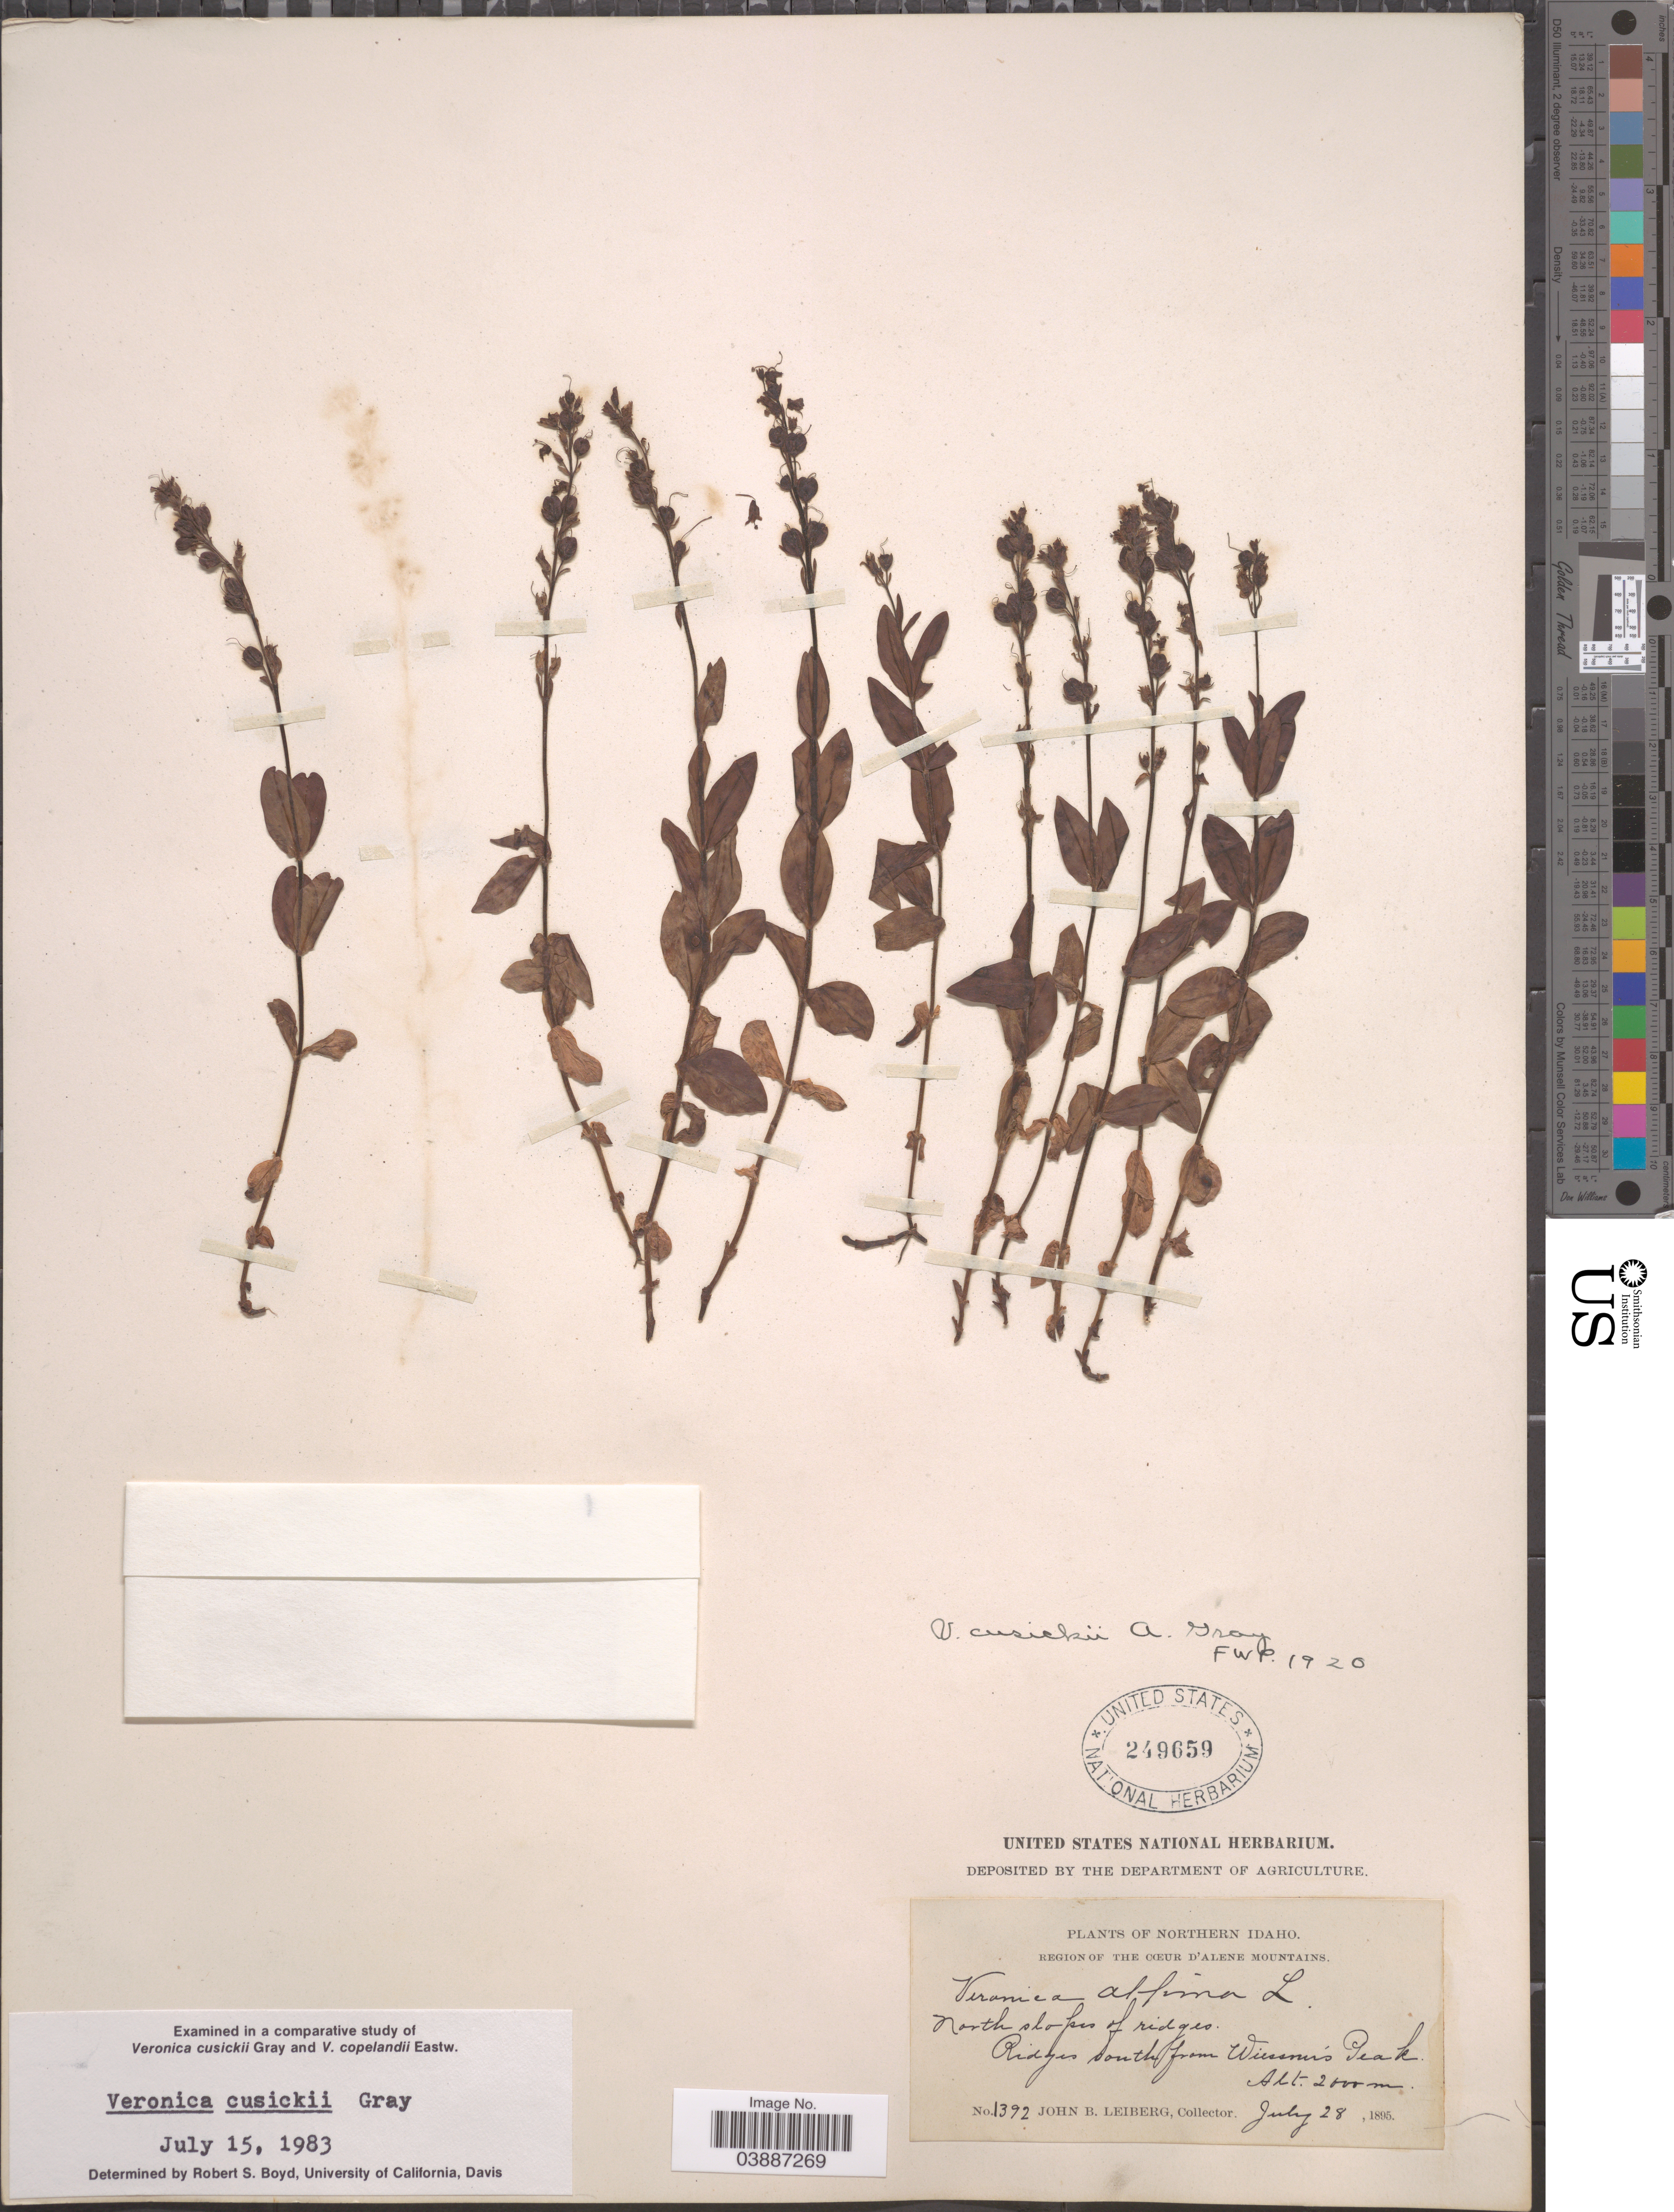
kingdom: Plantae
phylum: Tracheophyta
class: Magnoliopsida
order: Lamiales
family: Plantaginaceae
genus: Veronica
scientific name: Veronica cusickii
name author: A. Gray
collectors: J. B. Leiberg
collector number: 1392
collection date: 1895-07-28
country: United States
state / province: Idaho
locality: Northern Idaho. Region of the Cœur d'Alene Mountains. North slopes of ridges. Ridges south from Wiessner's Peak.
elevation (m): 2000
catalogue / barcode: US 249659